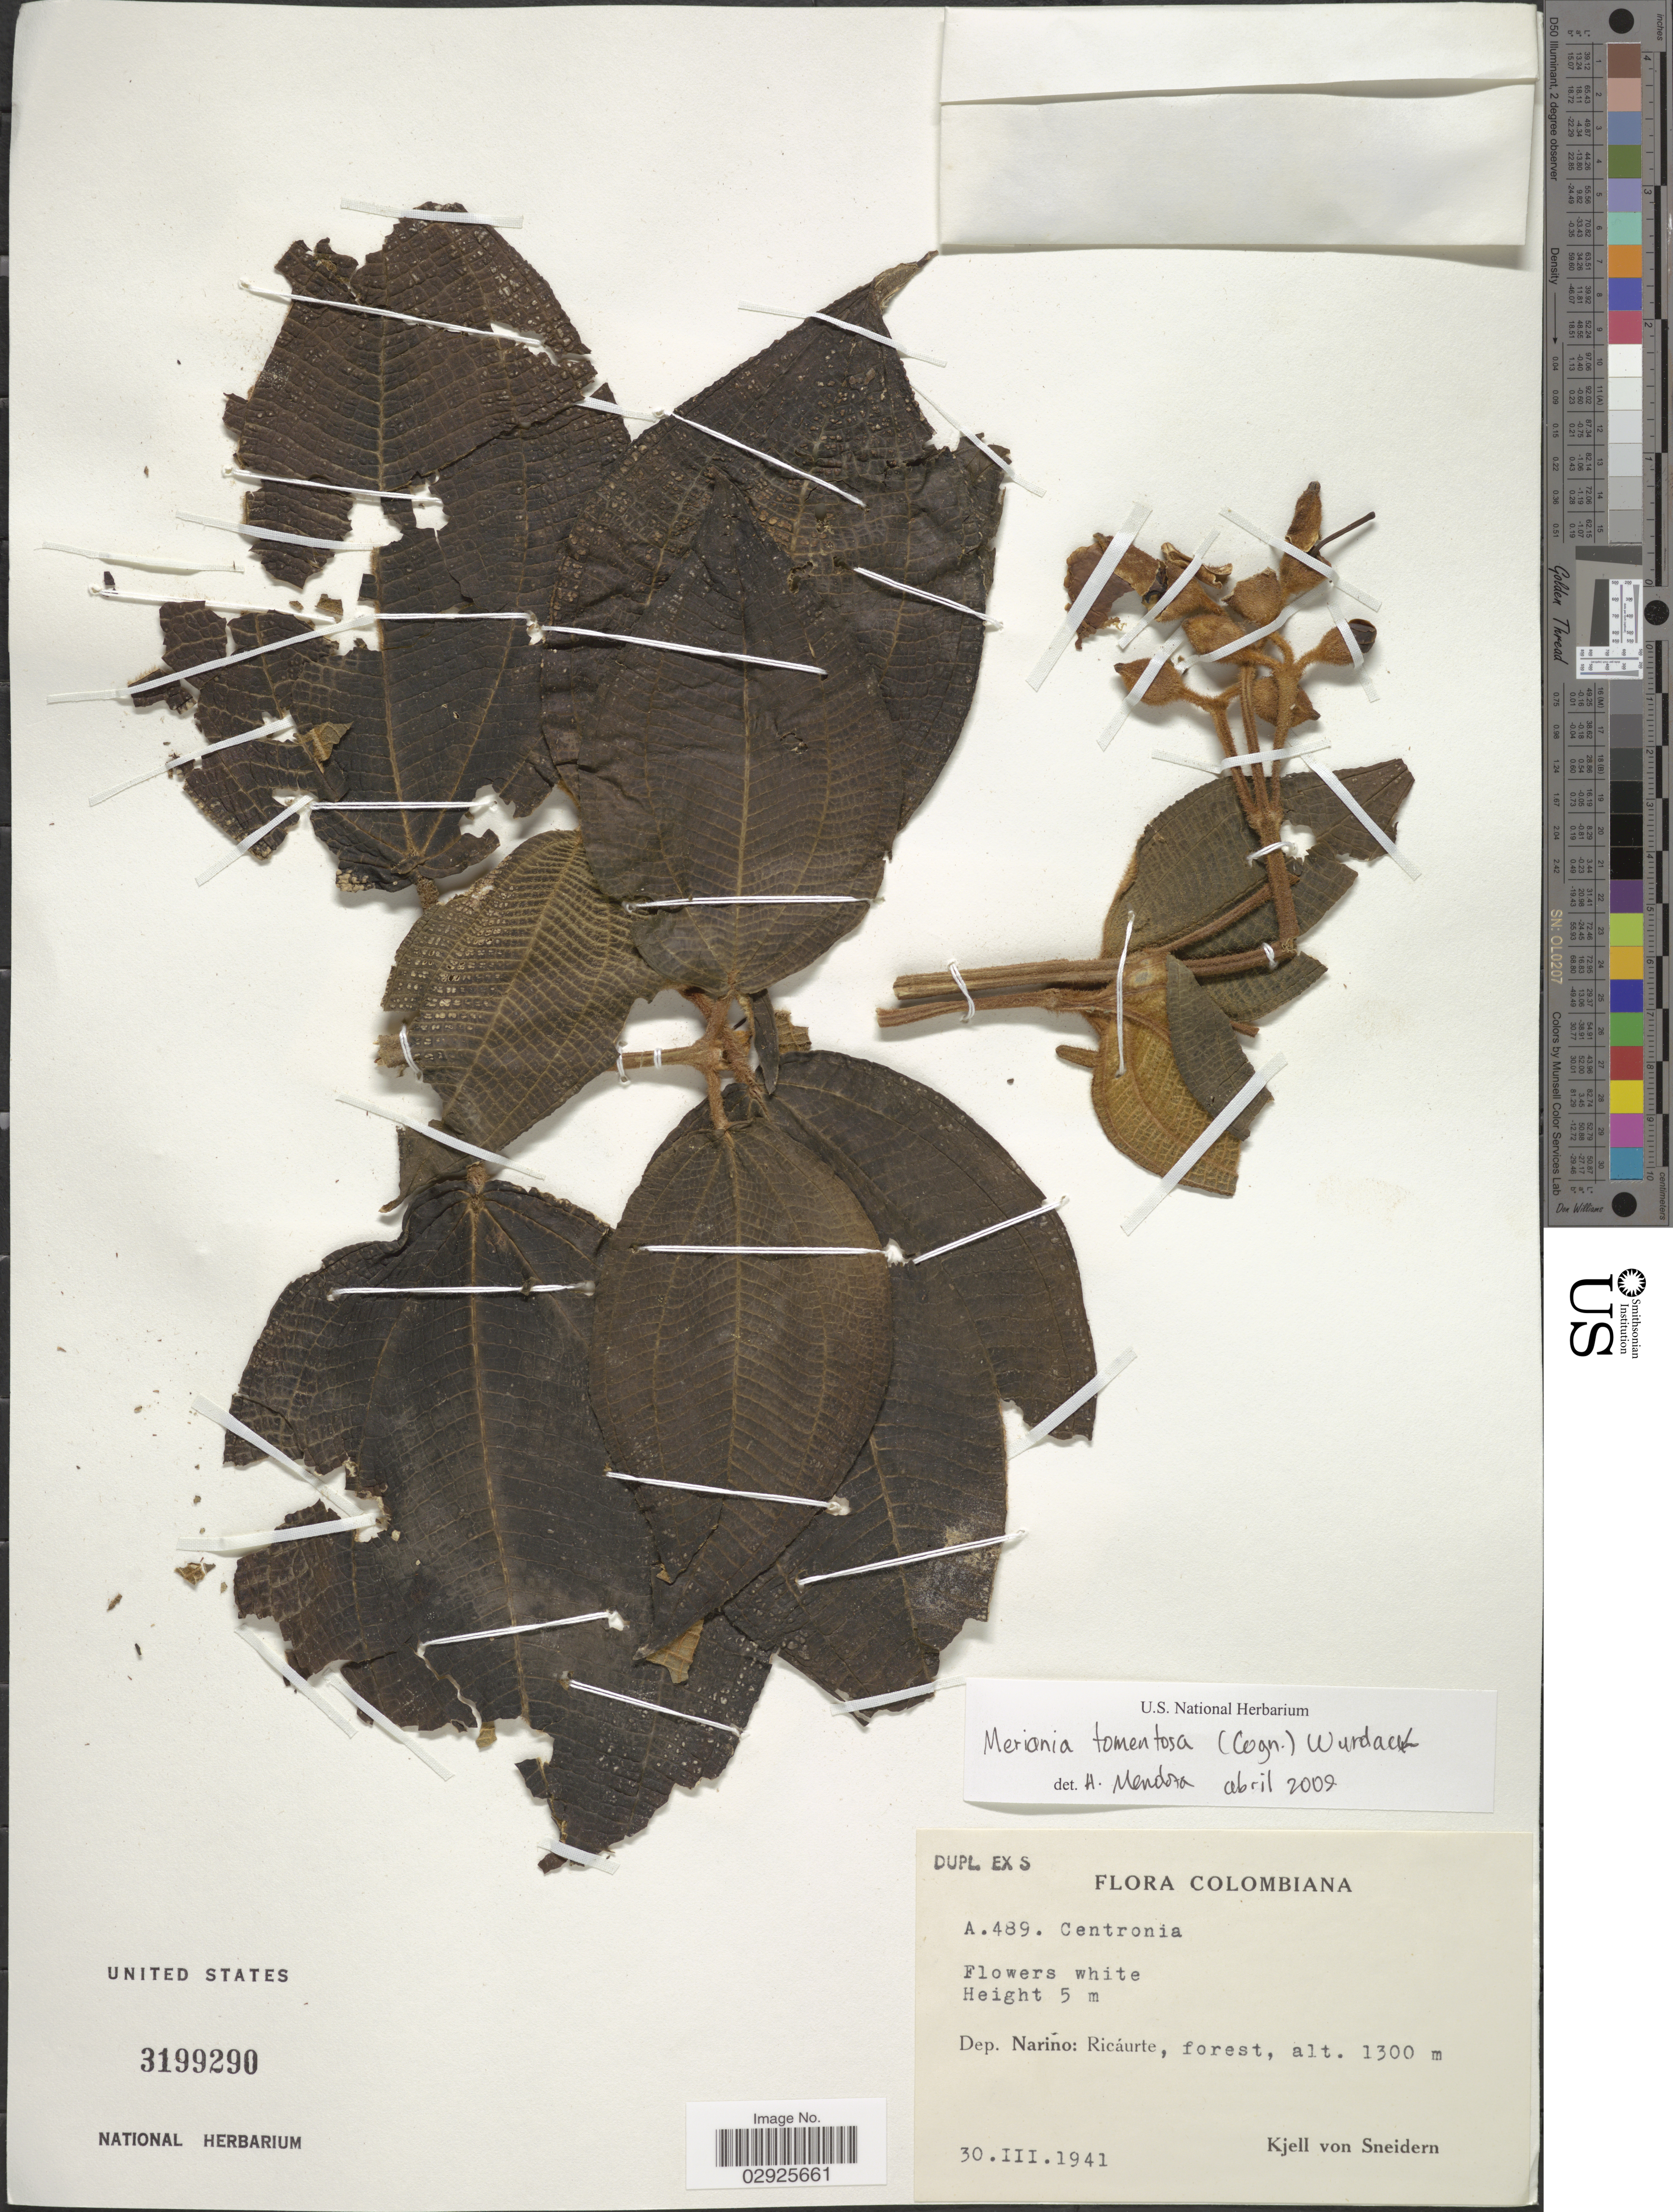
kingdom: Plantae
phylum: Tracheophyta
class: Magnoliopsida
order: Myrtales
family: Melastomataceae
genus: Meriania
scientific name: Meriania tomentosa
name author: (Cogn.) Wurdack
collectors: K. von Sneidern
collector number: A. 489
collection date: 1941-03-30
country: Colombia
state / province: Nariño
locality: Dep. Nariño: Ricáurte, forest.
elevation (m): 1300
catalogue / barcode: US 3199290